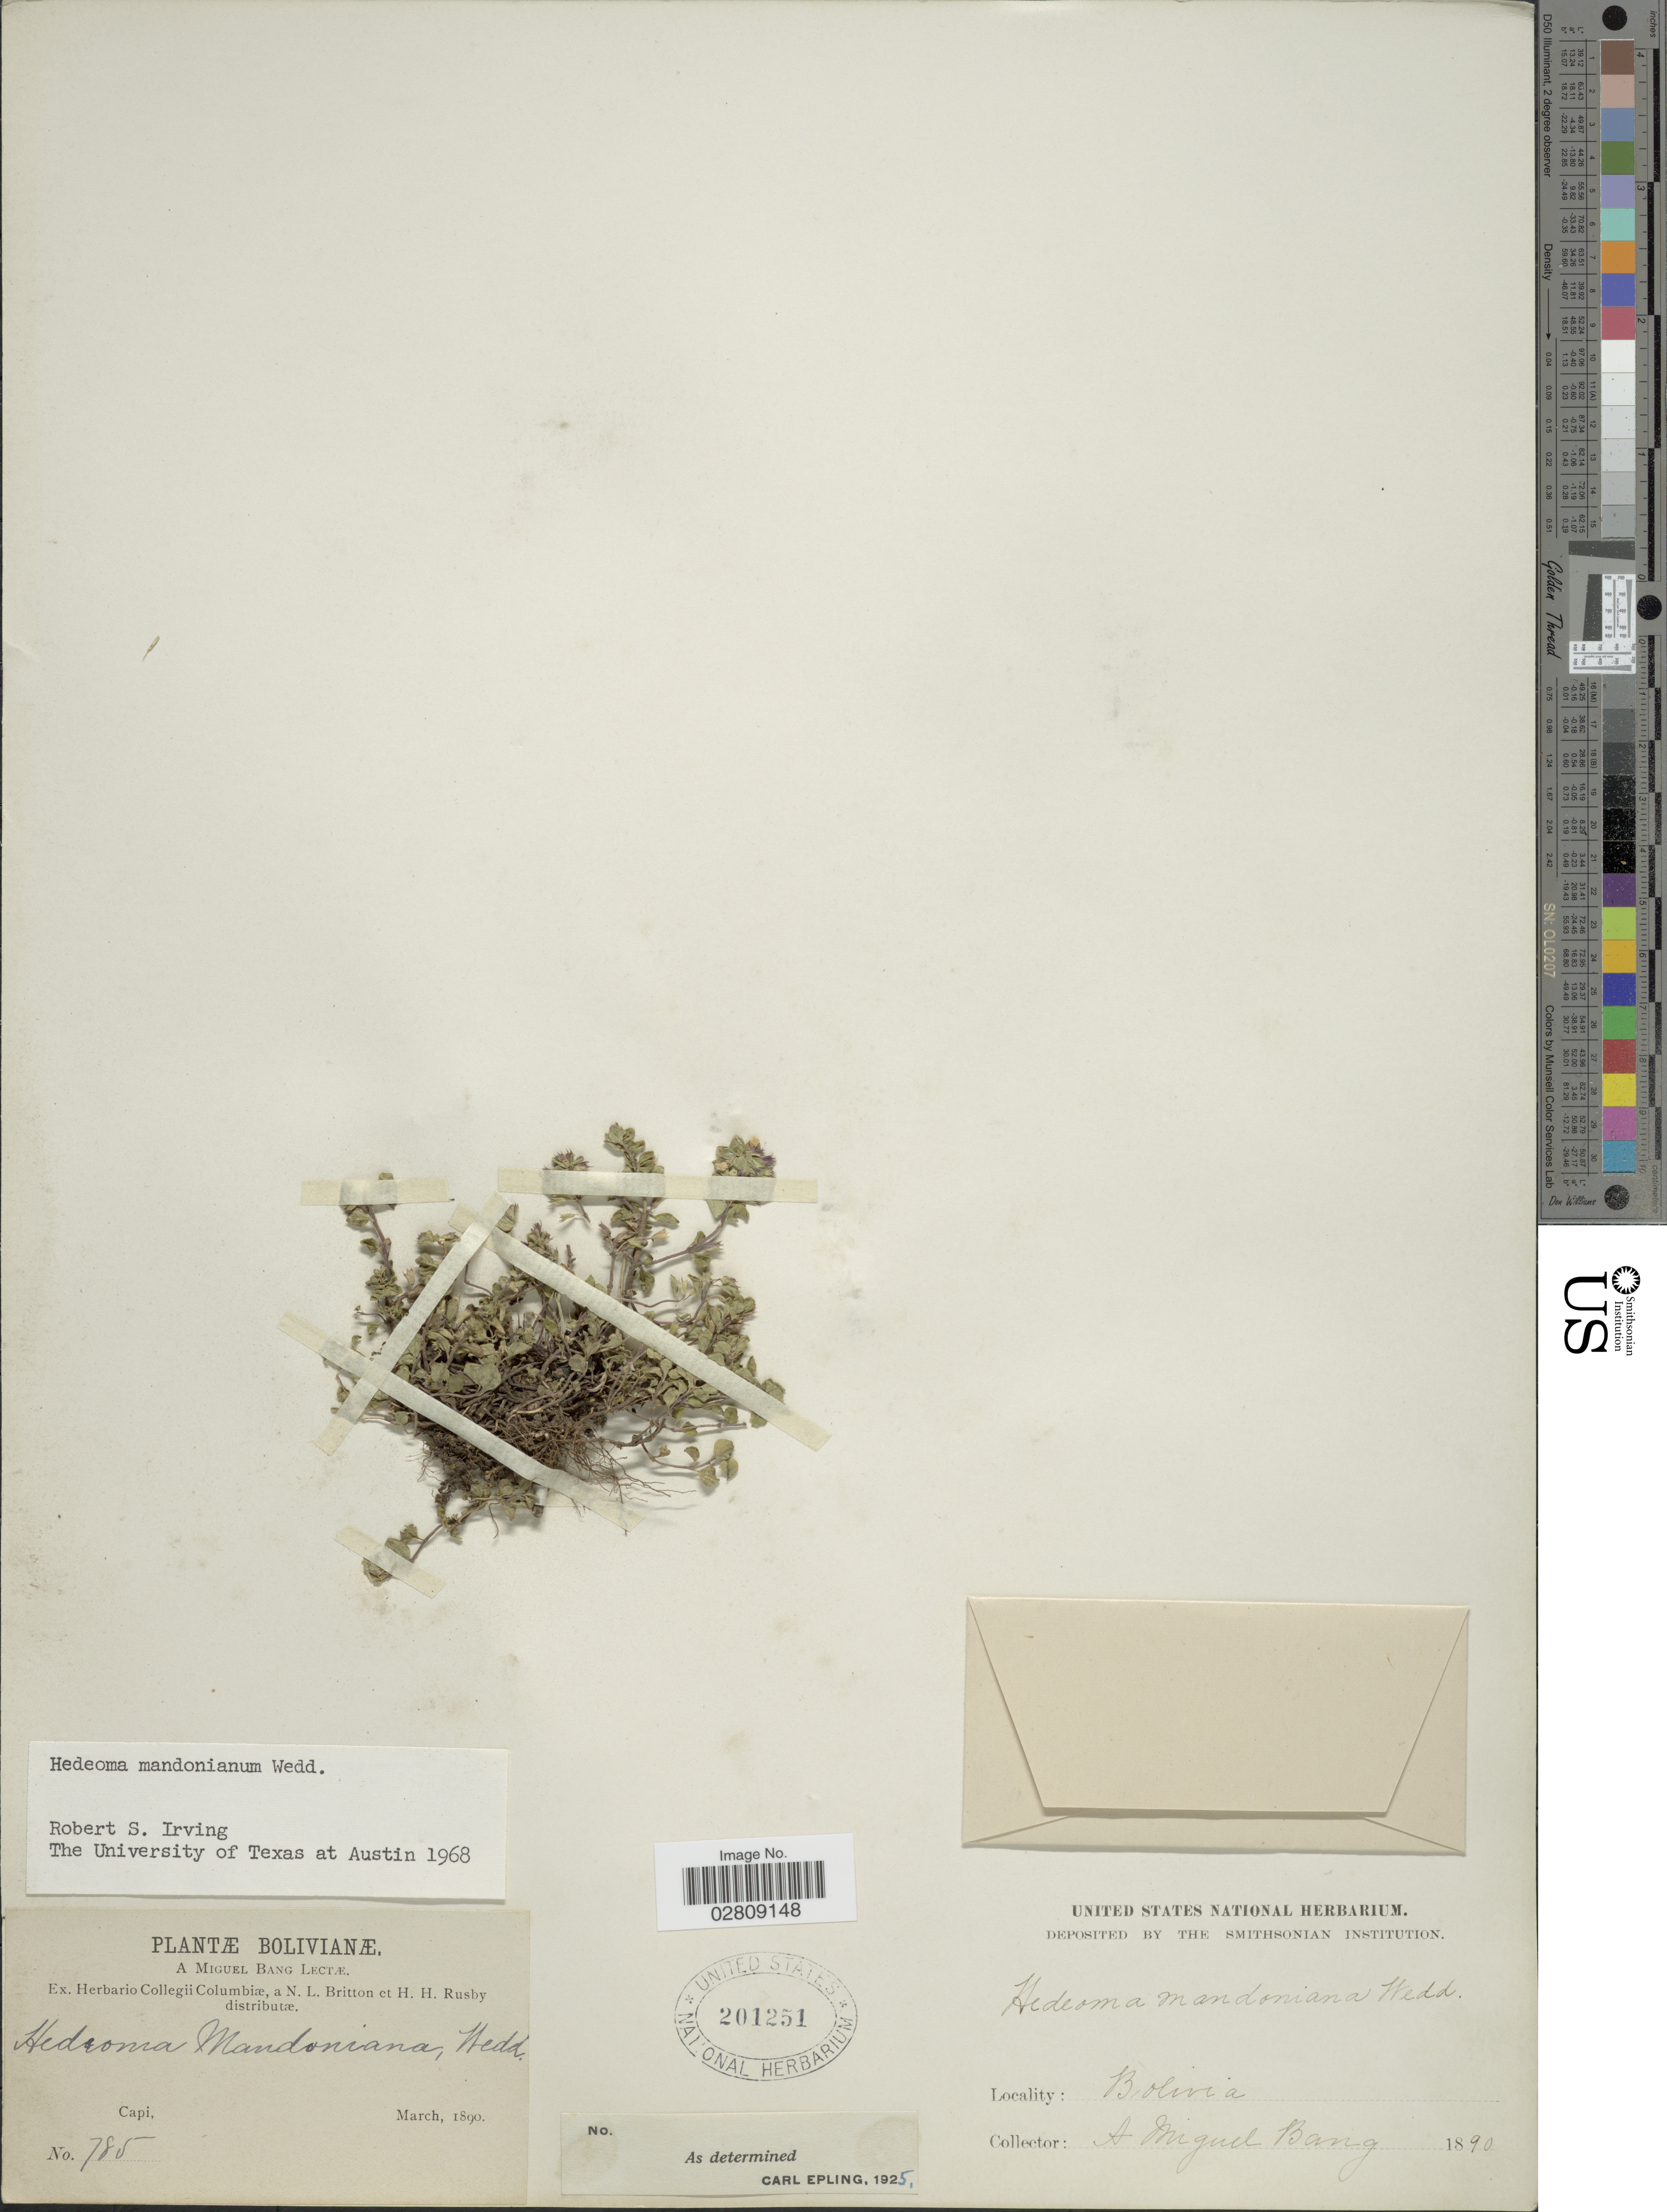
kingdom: Plantae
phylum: Tracheophyta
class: Magnoliopsida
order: Lamiales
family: Lamiaceae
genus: Hedeoma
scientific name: Hedeoma mandoniana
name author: Wedd.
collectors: M. Bang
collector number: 785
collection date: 1890-03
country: Bolivia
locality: Capi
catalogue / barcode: US 201251